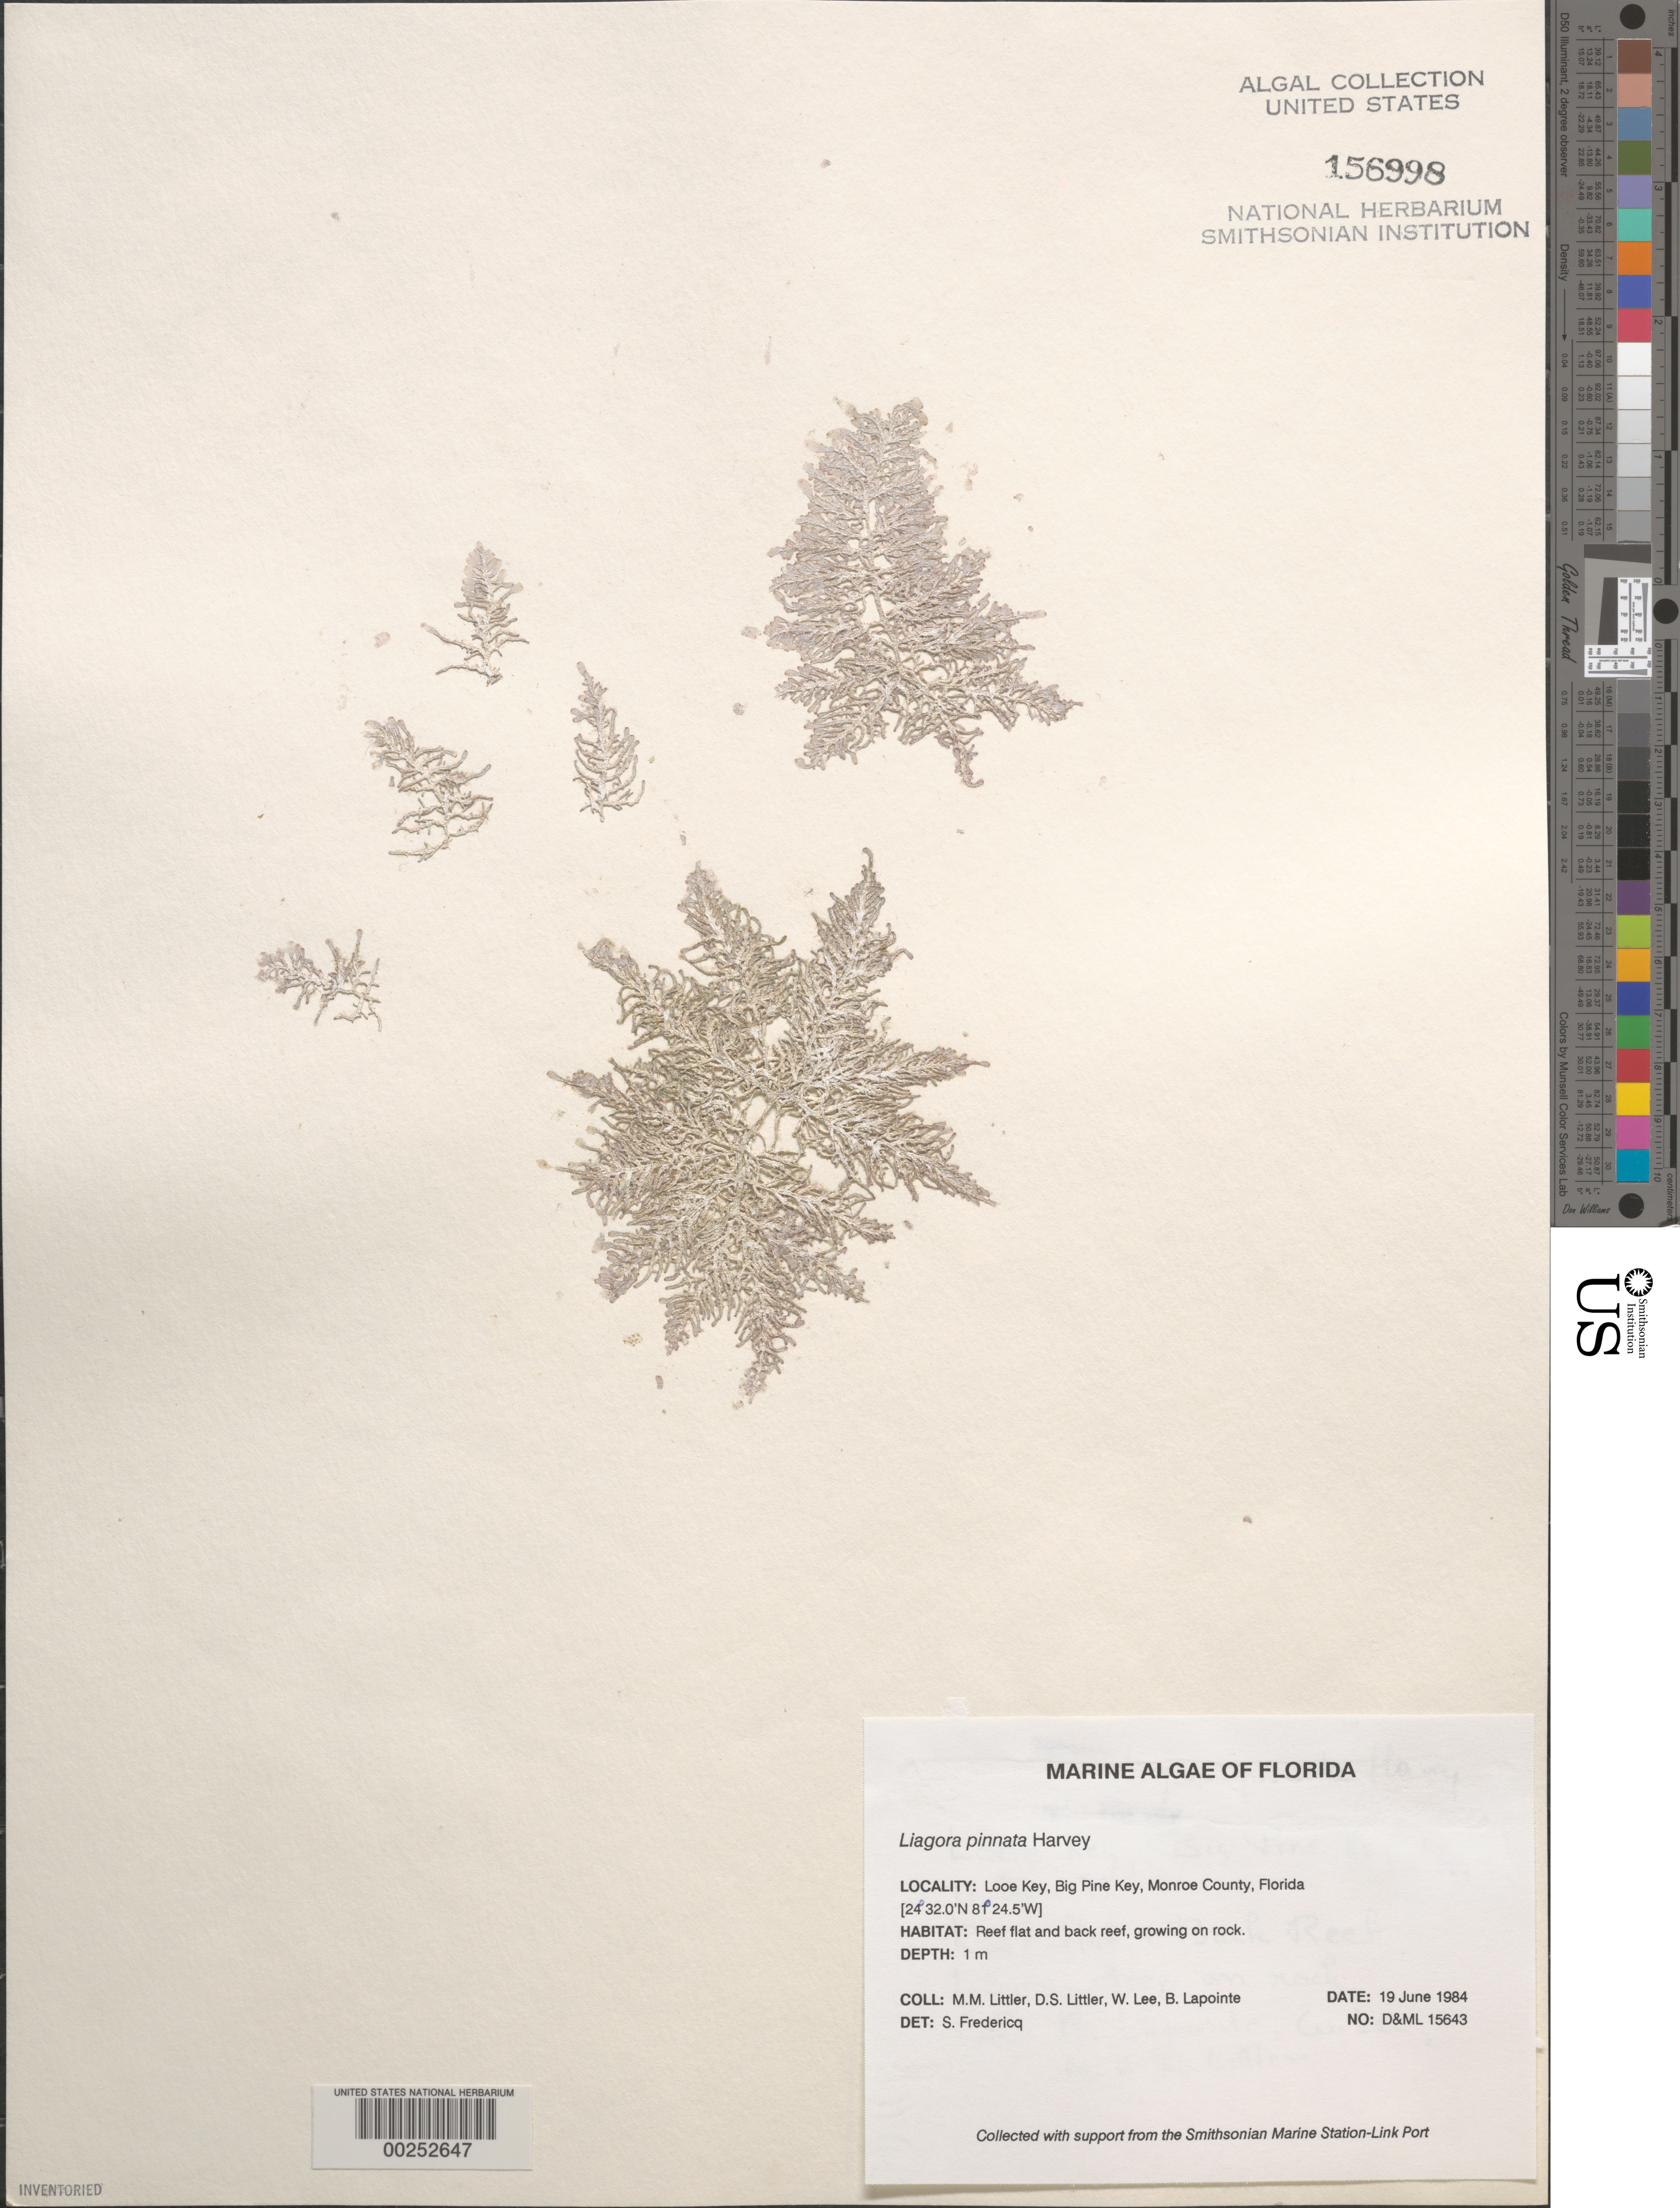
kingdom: Plantae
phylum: Rhodophyta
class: Florideophyceae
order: Nemaliales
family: Liagoraceae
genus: Liagora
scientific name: Liagora pinnata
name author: Harv.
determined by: Fredericq, S.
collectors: M. M. Littler, D. S. Littler, W. Lee & B. Lapointe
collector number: D&ML 15643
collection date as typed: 19 Jun 1984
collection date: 1984-06-19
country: United States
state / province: Florida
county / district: Monroe County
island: Looe Key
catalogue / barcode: US 156998